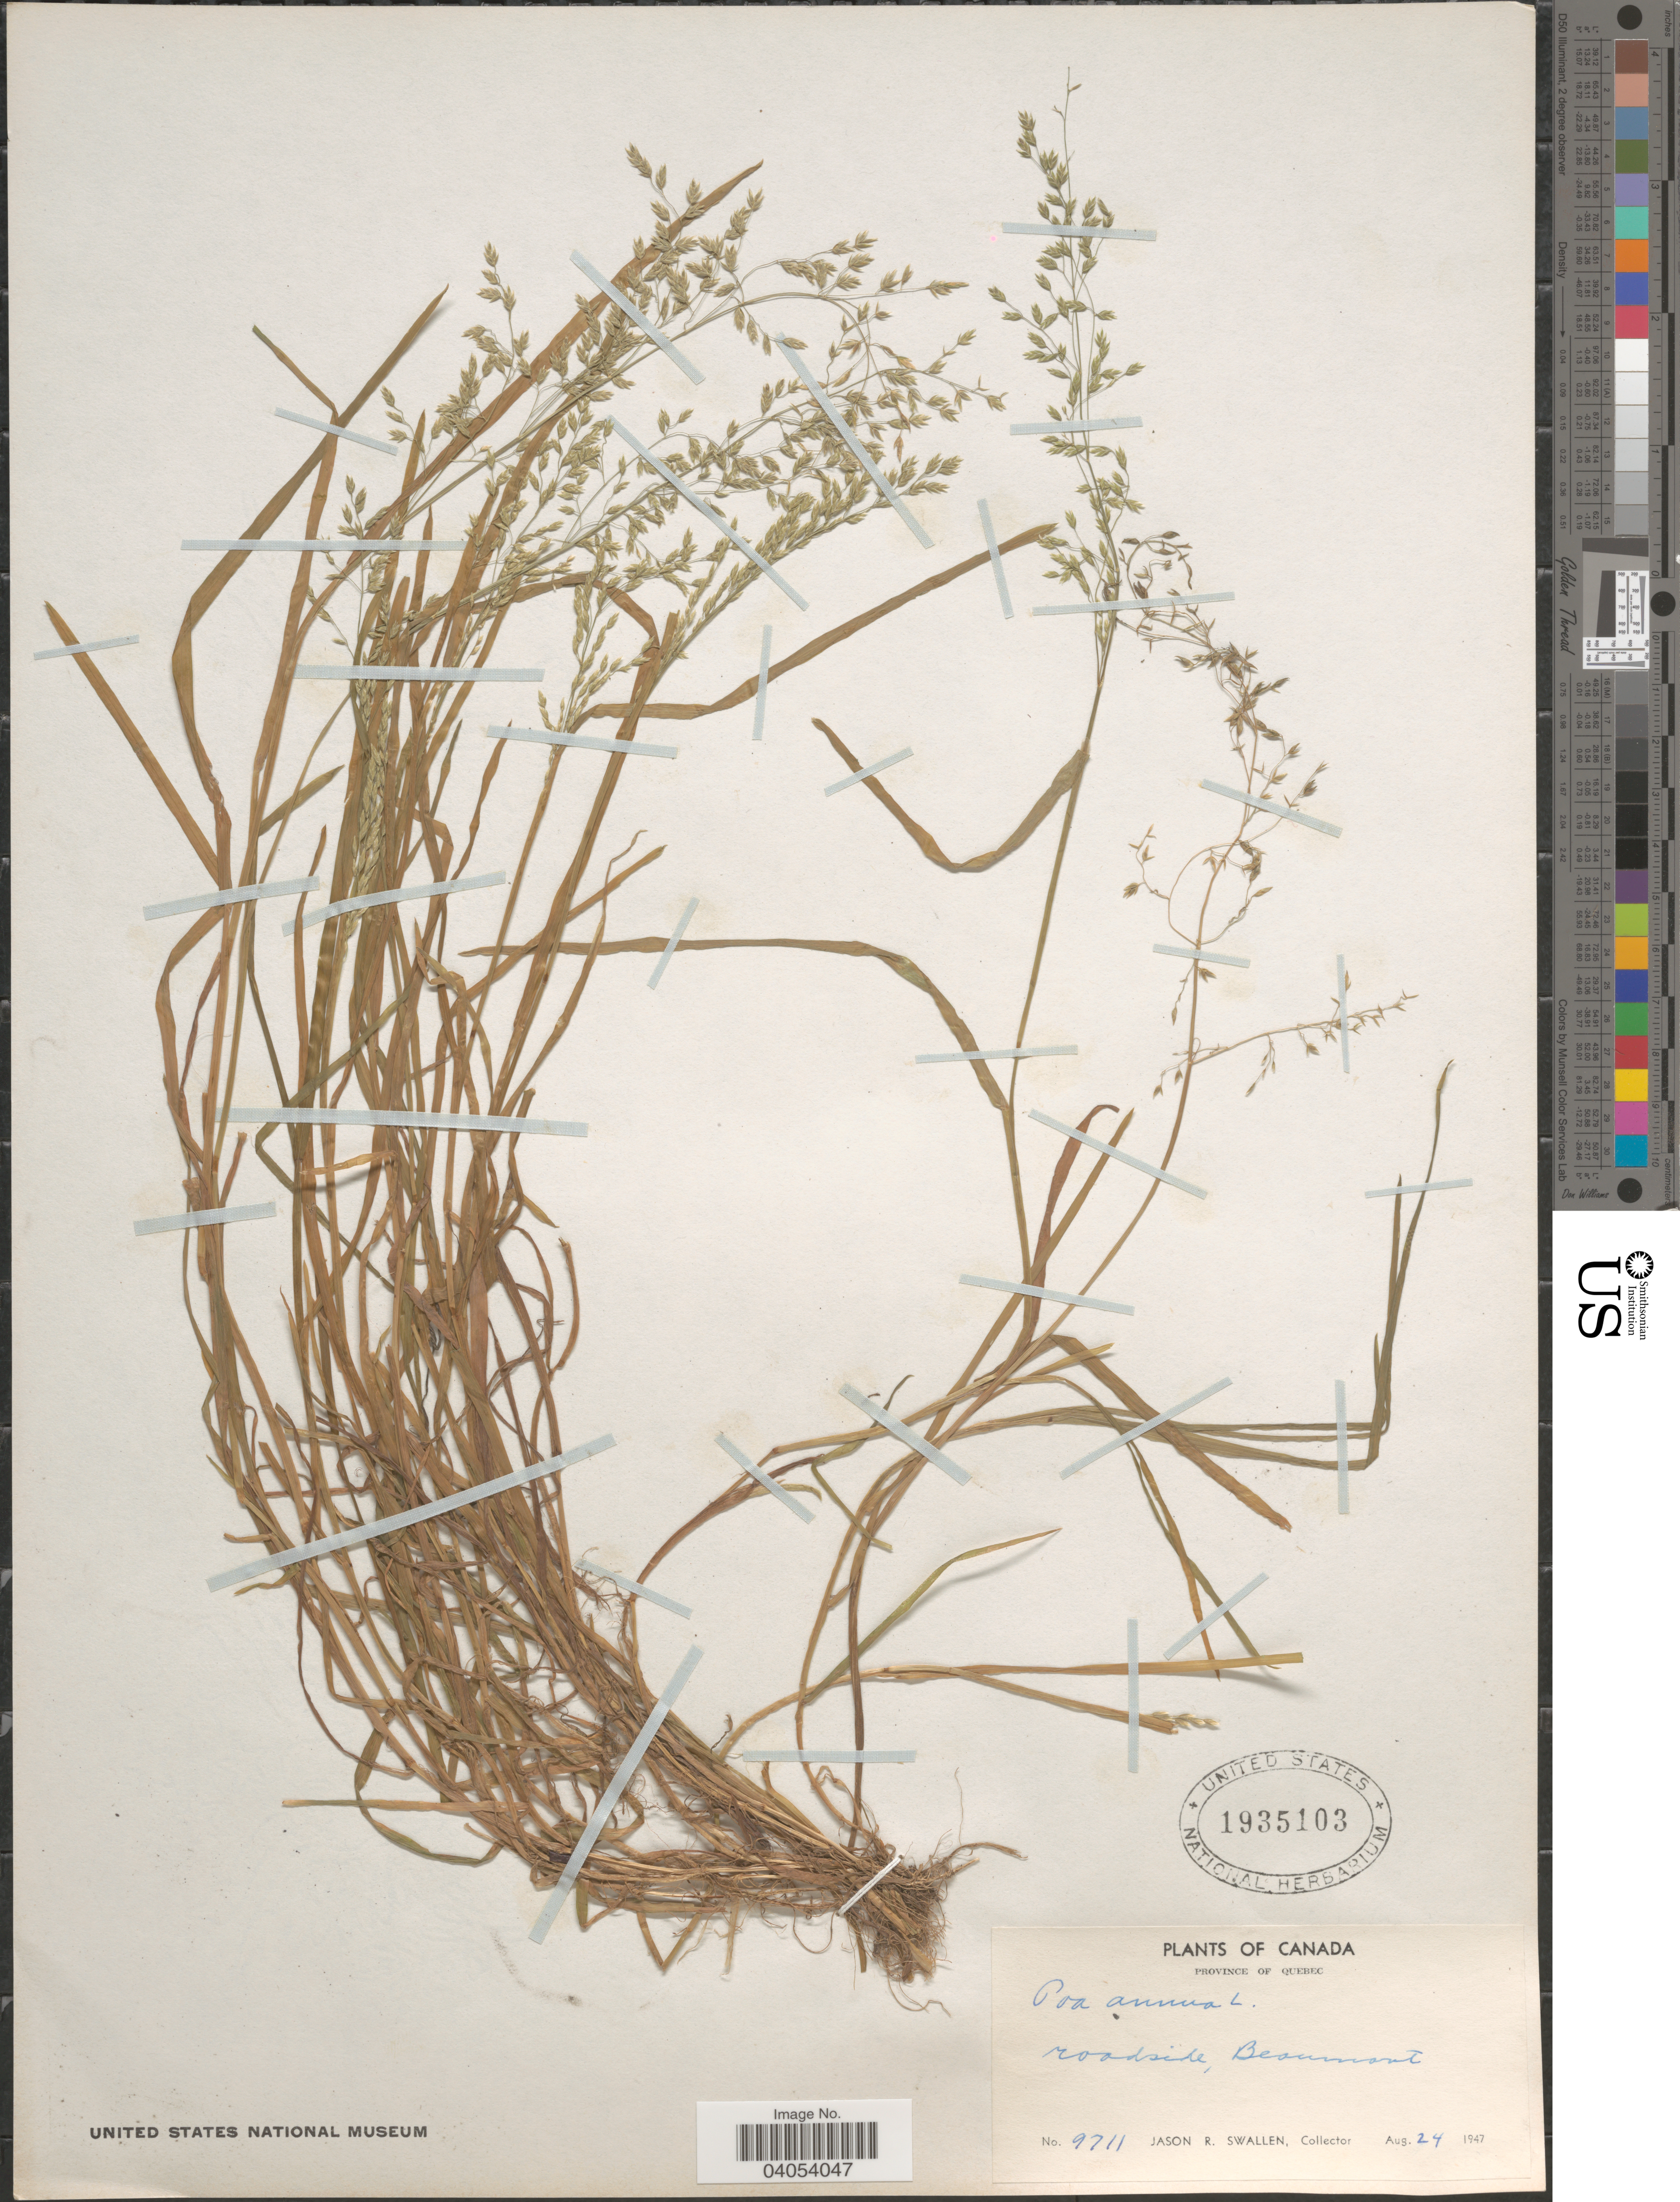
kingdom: Plantae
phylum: Tracheophyta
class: Liliopsida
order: Poales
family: Poaceae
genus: Poa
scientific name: Poa annua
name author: L.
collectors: J. R. Swallen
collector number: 9711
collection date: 1947-08-24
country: Canada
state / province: Quebec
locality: Roadside, Beaumont.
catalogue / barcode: US 1935103